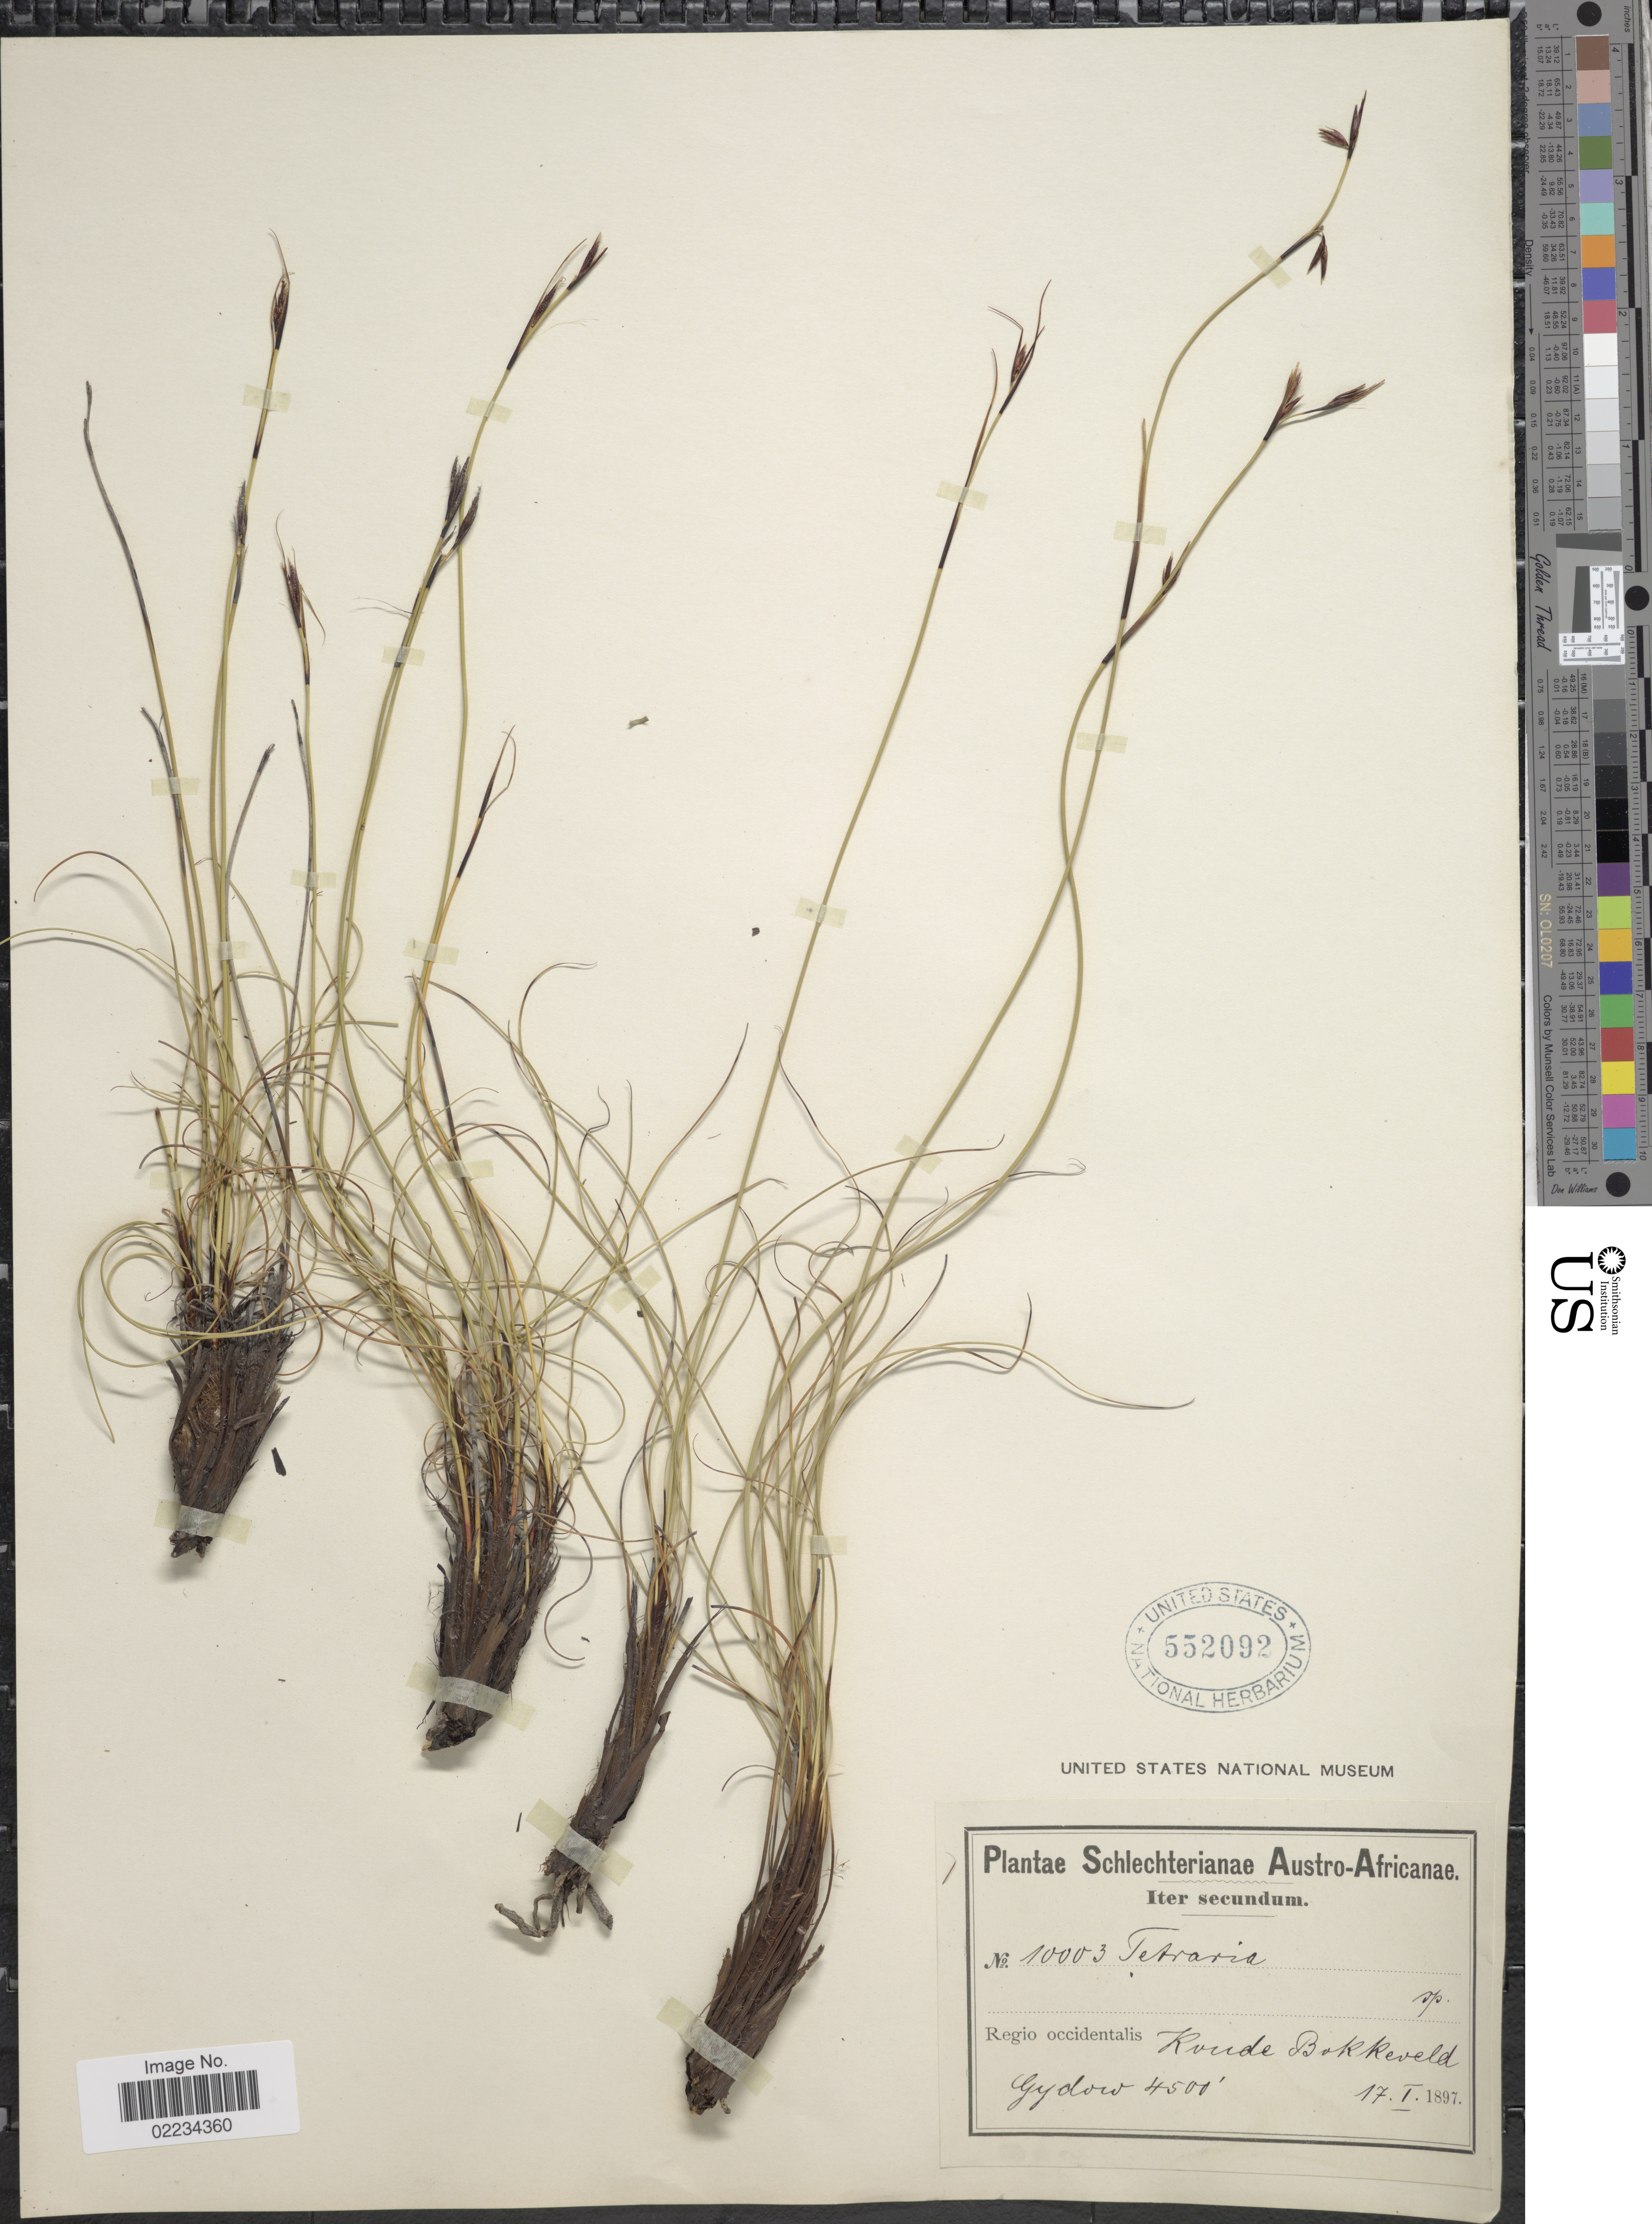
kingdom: Plantae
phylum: Tracheophyta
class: Liliopsida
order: Poales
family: Cyperaceae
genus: Tetraria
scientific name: Tetraria maculata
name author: Schönland & Turrill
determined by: Strong, Mark T., (BOT), Smithsonian Institution - National Museum of Natural History (UNITED STATES)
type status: Isotype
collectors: Schlechter, --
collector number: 10003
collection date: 1897-01-17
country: South Africa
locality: Austro-Africanae, Iter secundum, Regio occidentalis, Koude Bokkeveld, Gydow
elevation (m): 1372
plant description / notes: Potential type of Tetraria maculata Schönland & Turrill. Specimen retrieved from general collection and stored at Type Register.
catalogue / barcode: US 552092